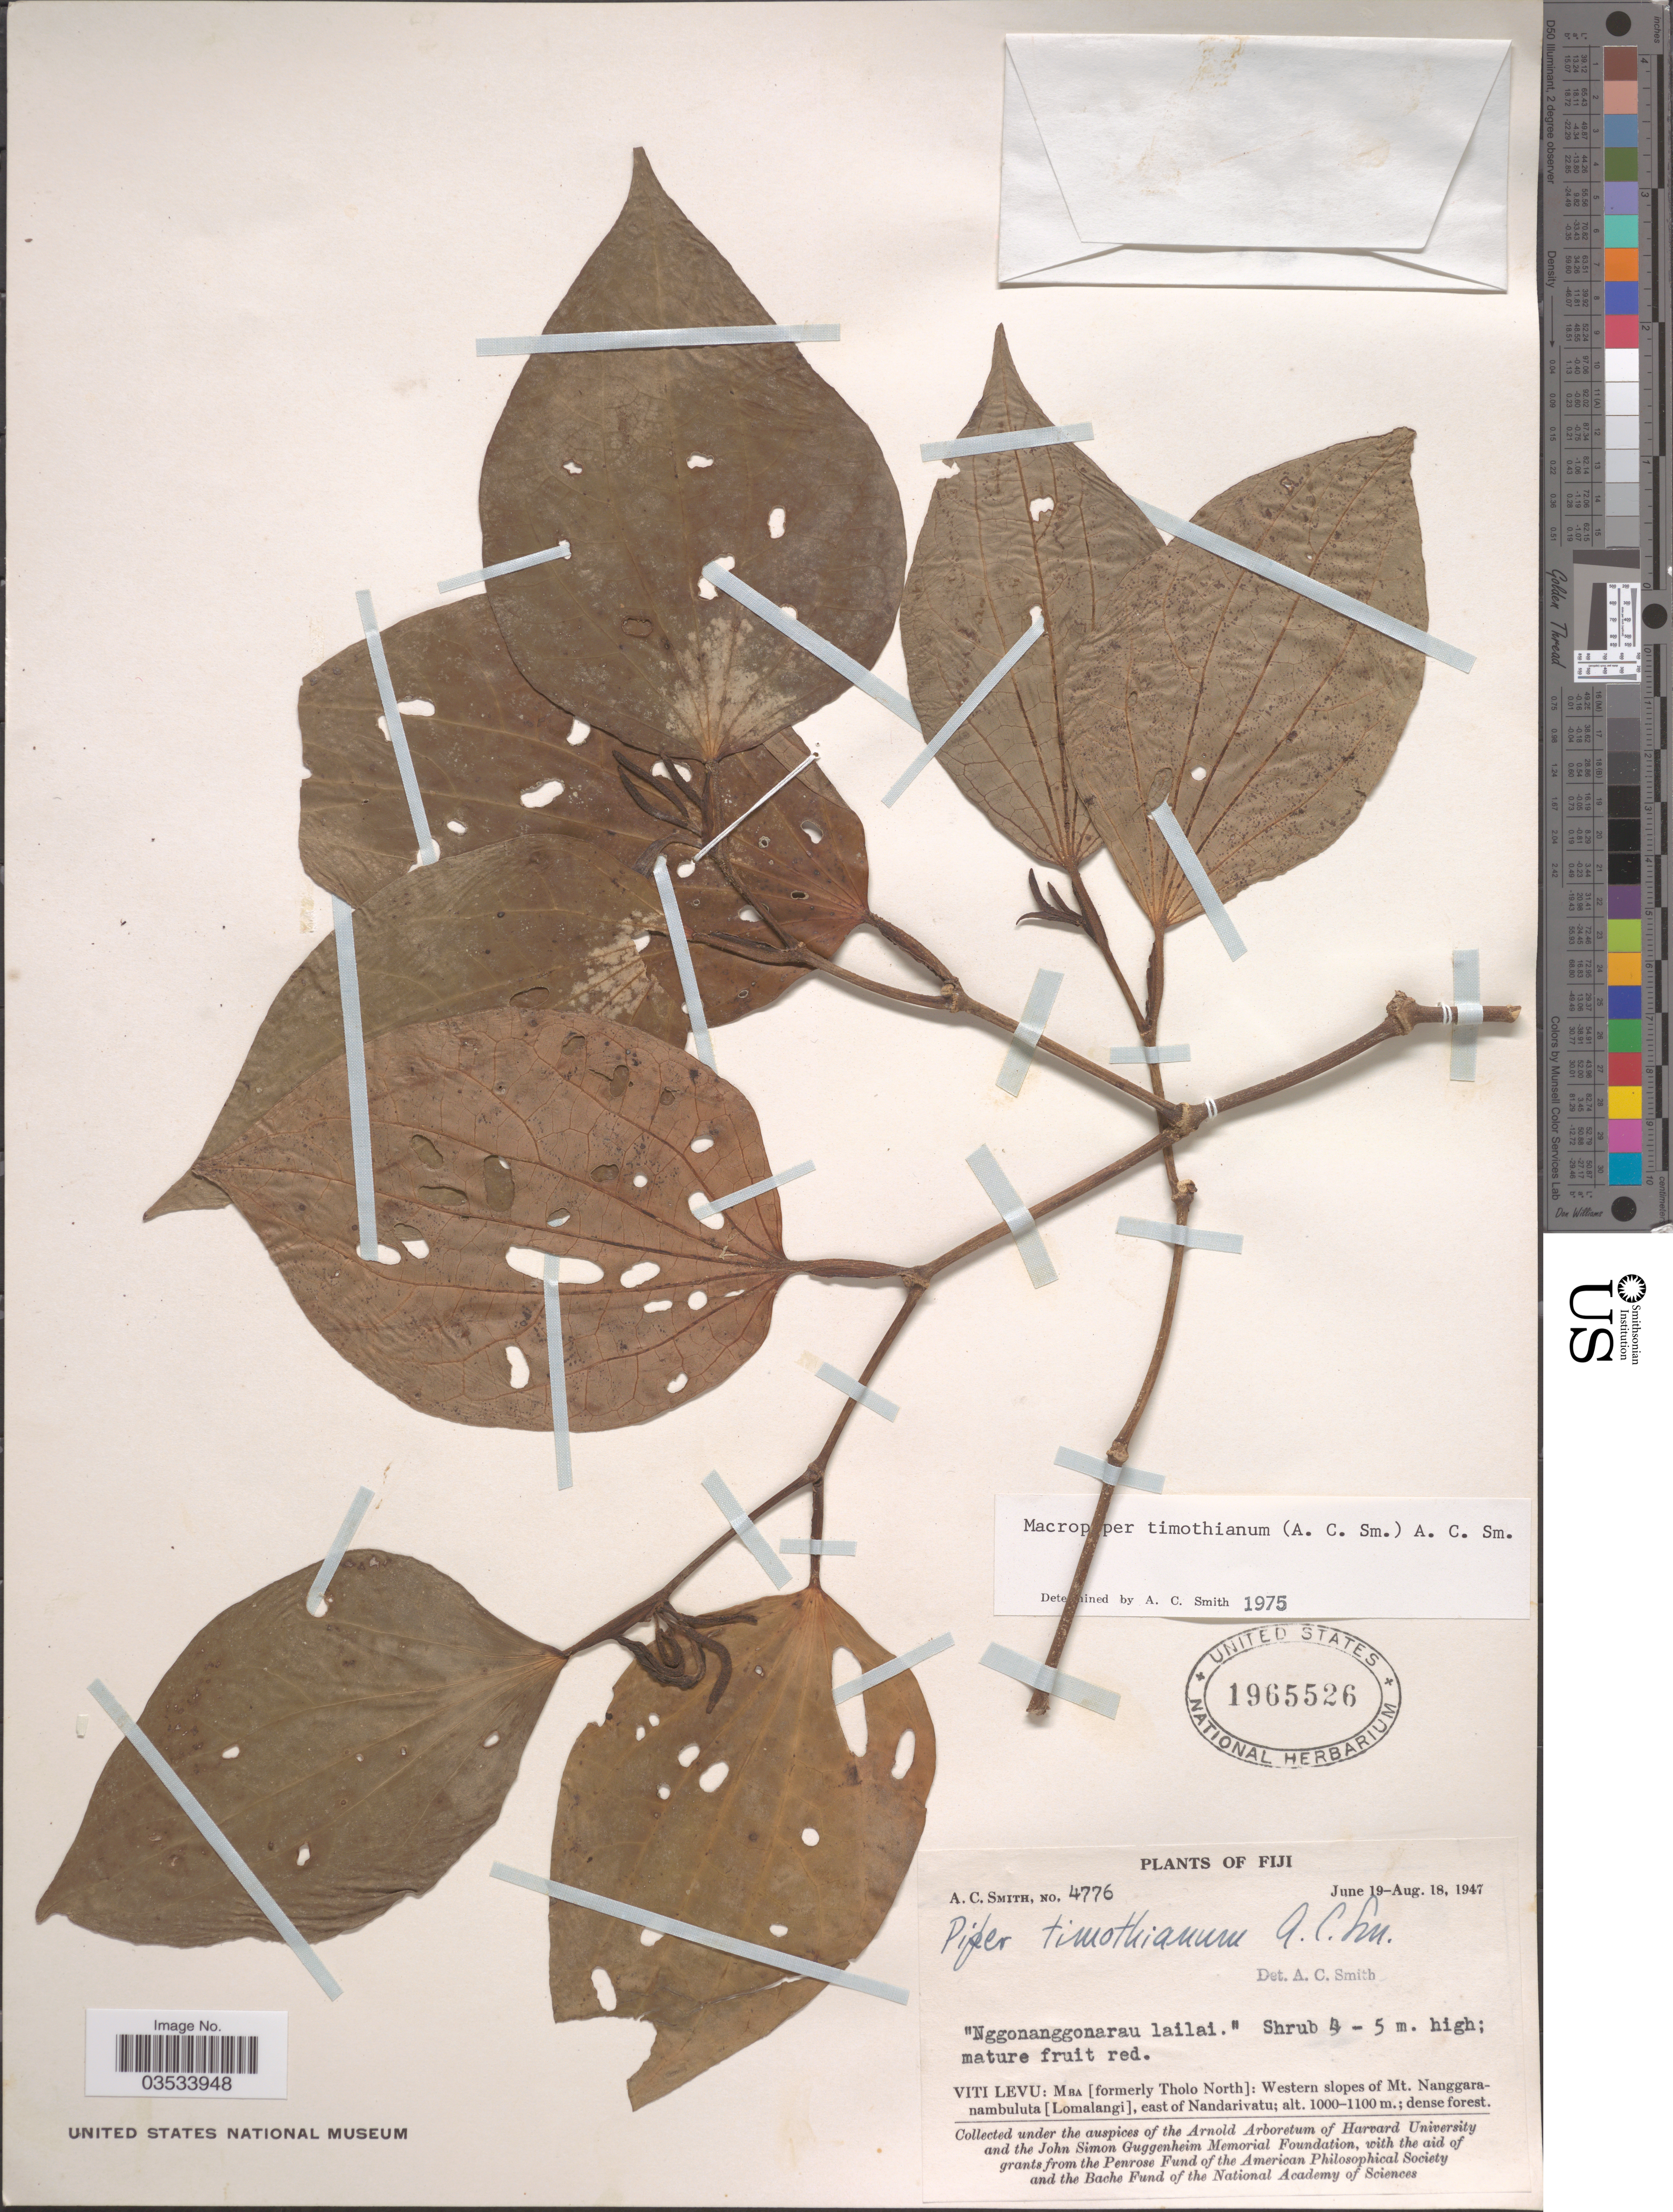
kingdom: Plantae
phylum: Tracheophyta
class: Magnoliopsida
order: Piperales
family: Piperaceae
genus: Piper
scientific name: Piper timothianum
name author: A.C. Sm.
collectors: A. C. Smith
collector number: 4776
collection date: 1947-06-19/1947-08-18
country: Fiji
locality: Viti Levu: Mba [formerly Tholo North]: Western slopes of Mt. Nanggaranambuluta [Lomalangi], east of Nandarivatu.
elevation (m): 1000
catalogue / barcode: US 1965526